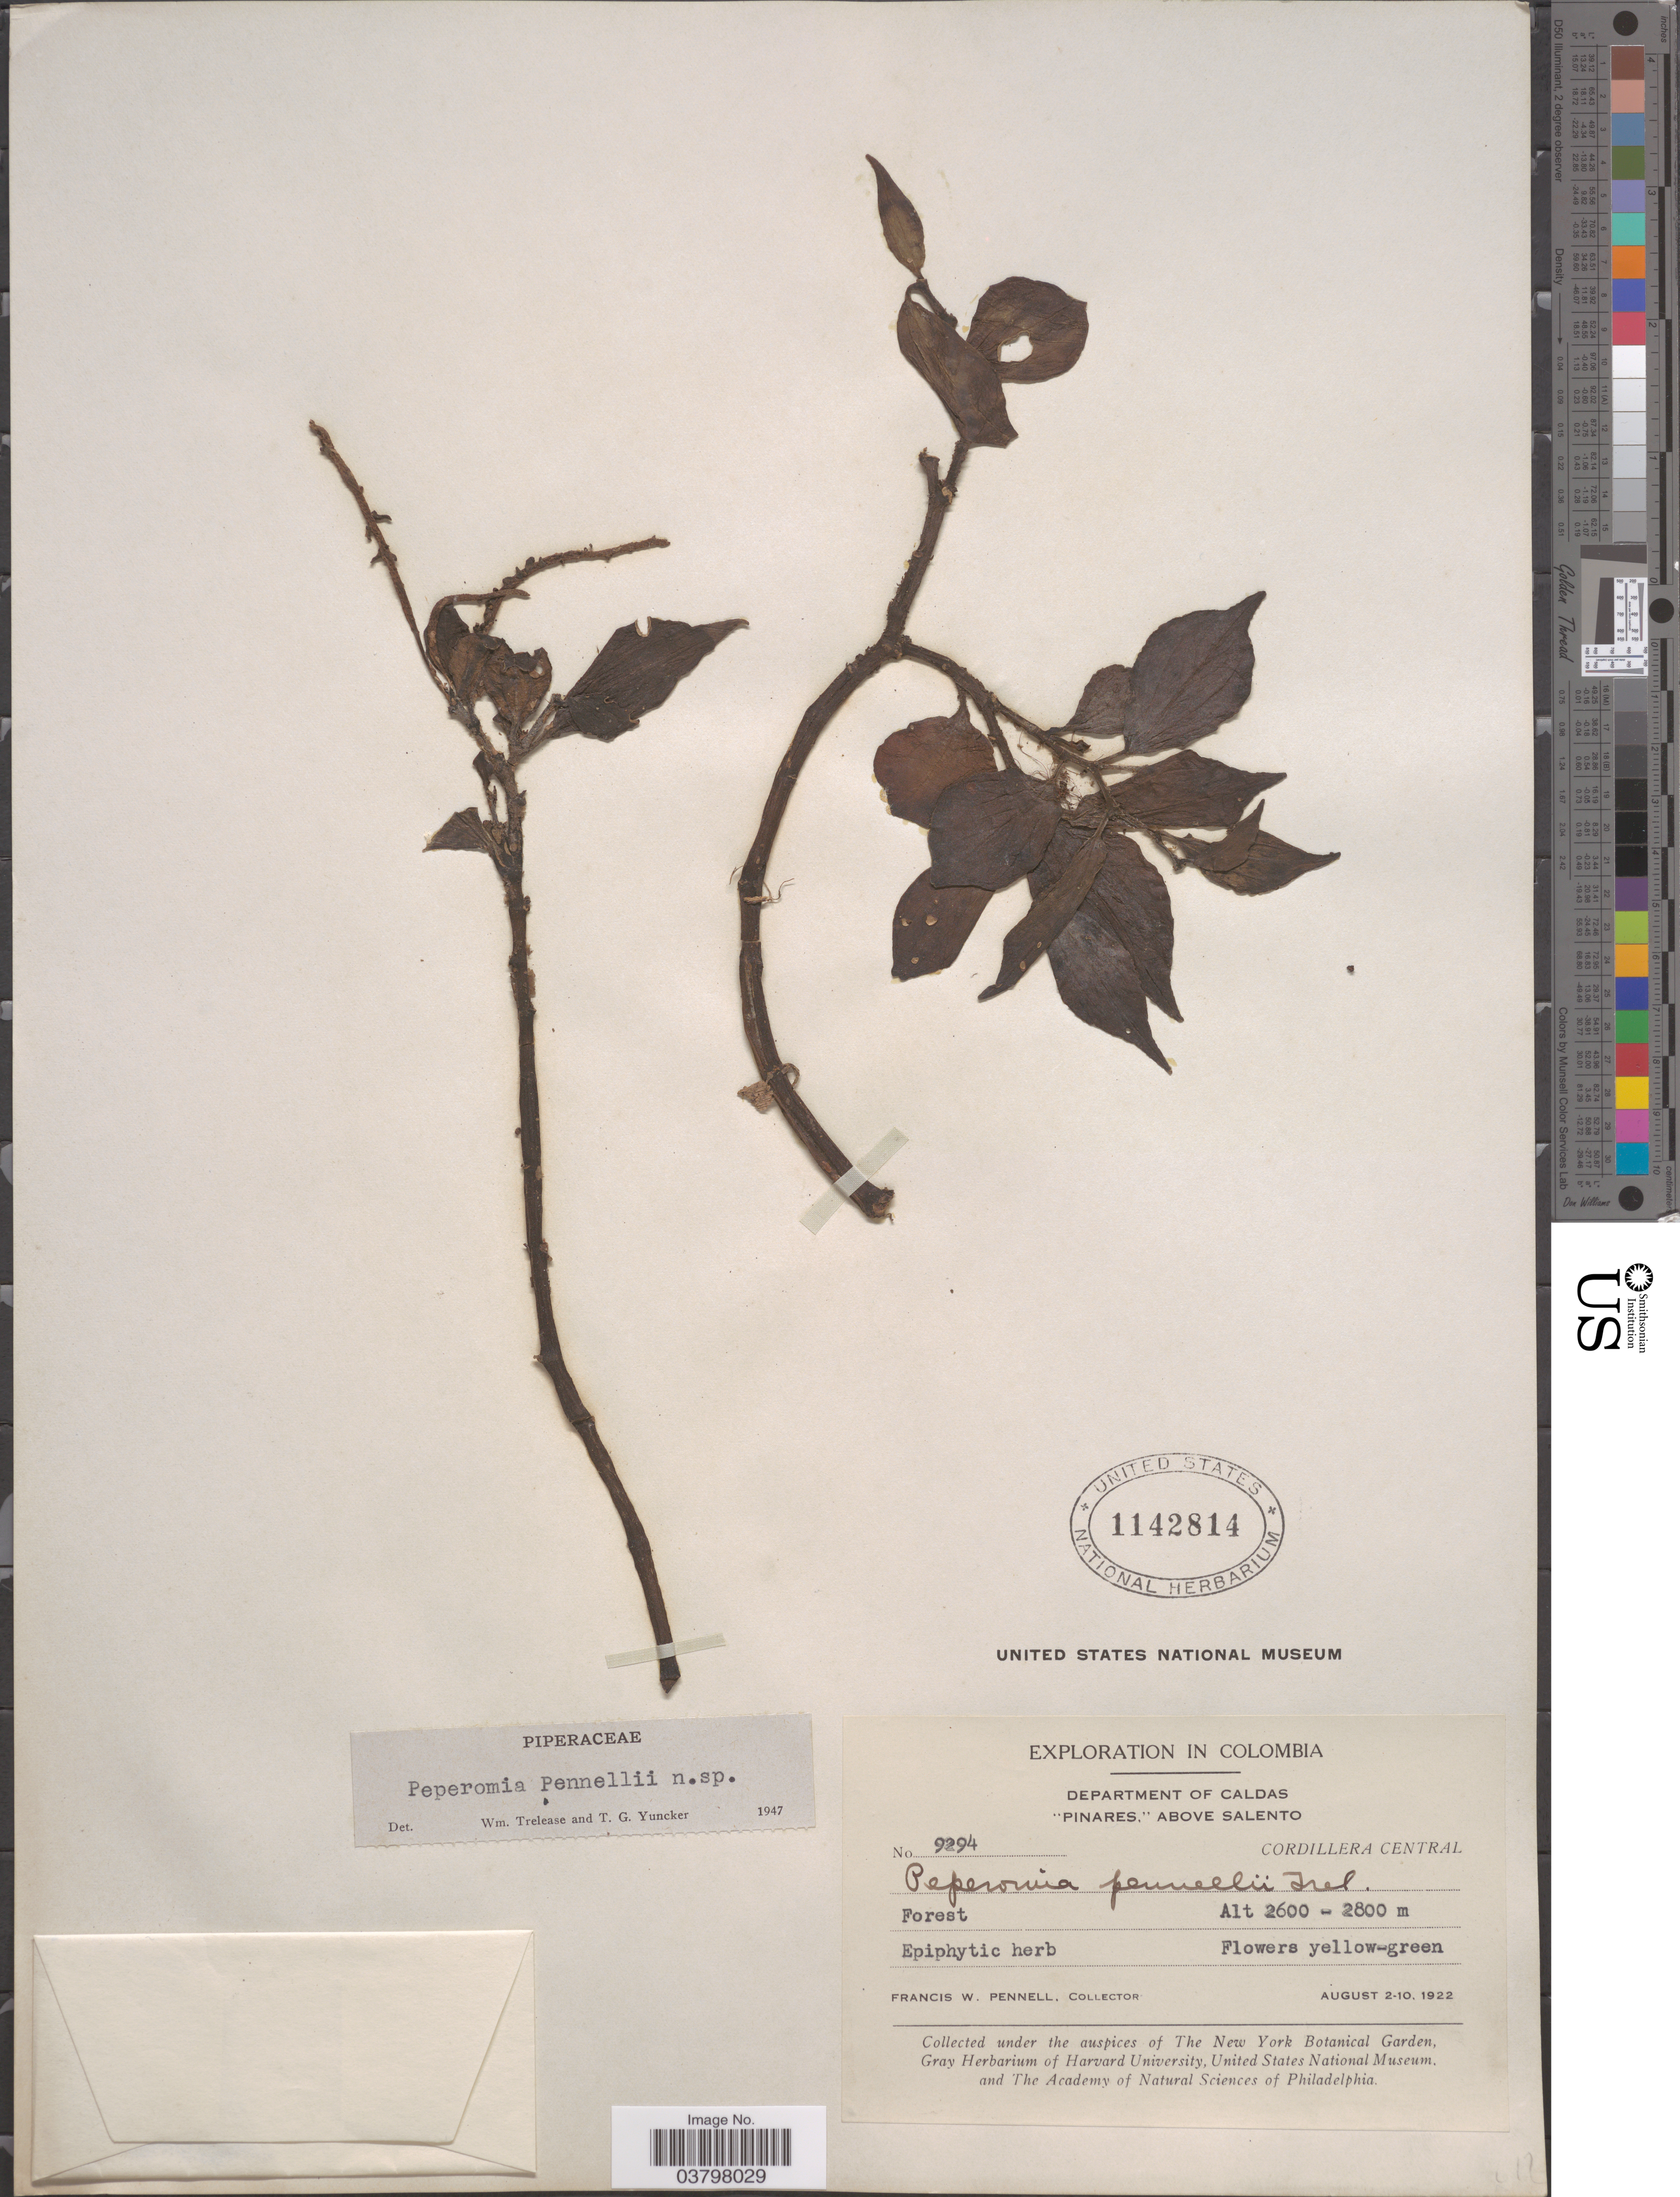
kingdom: Plantae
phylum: Tracheophyta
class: Magnoliopsida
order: Piperales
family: Piperaceae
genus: Peperomia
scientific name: Peperomia pennellii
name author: Trel. & Yunck.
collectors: F. W. Pennell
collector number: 9294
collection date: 1922-08-02/1922-08-10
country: Colombia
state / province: Caldas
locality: Department of Caldas. "Pinares", above Salento. Cordillera Central.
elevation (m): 2600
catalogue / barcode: US 1142814